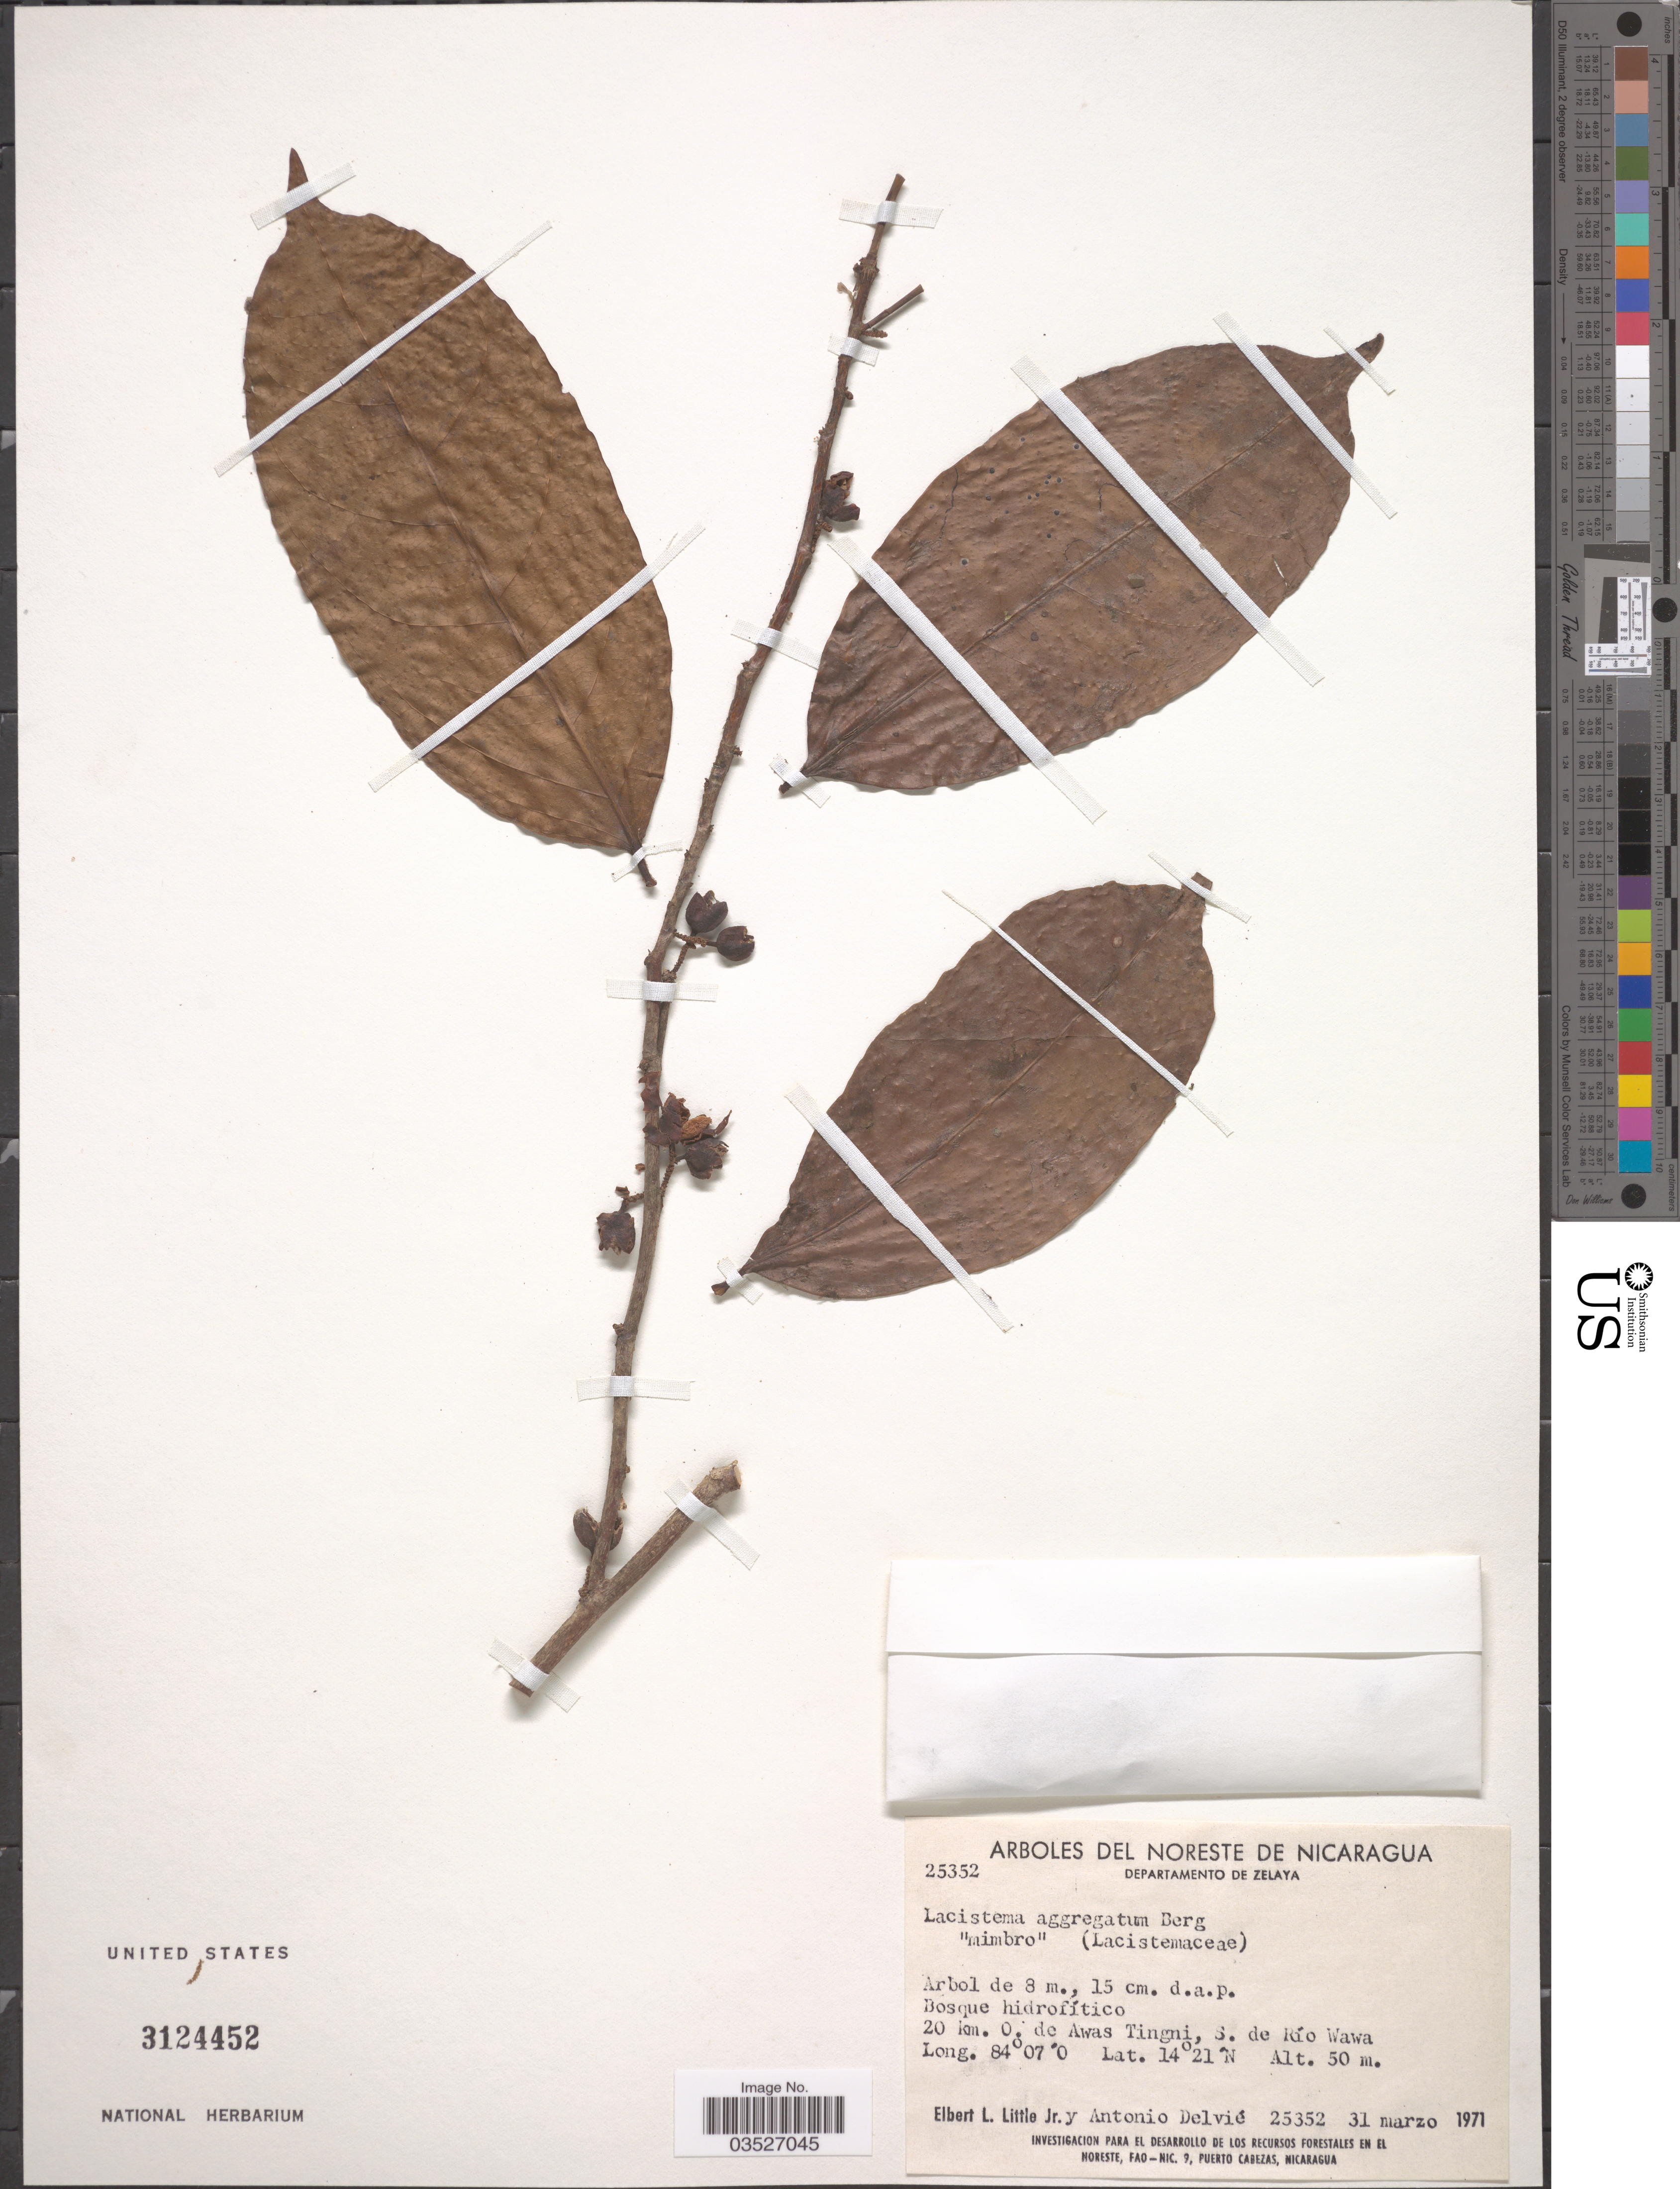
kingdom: Plantae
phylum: Tracheophyta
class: Magnoliopsida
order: Malpighiales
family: Lacistemataceae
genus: Lacistema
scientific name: Lacistema aggregatum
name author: (P.J. Bergius) Rusby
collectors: E. L. Little & A. Delvié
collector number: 25352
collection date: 1971-03-31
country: Nicaragua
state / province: Atlántico Norte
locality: Noreste de Nicaragua. Departamento de Nicaragua. 20 km. O. de Awas Tingni, S. de Río Wawa.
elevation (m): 50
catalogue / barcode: US 3124452